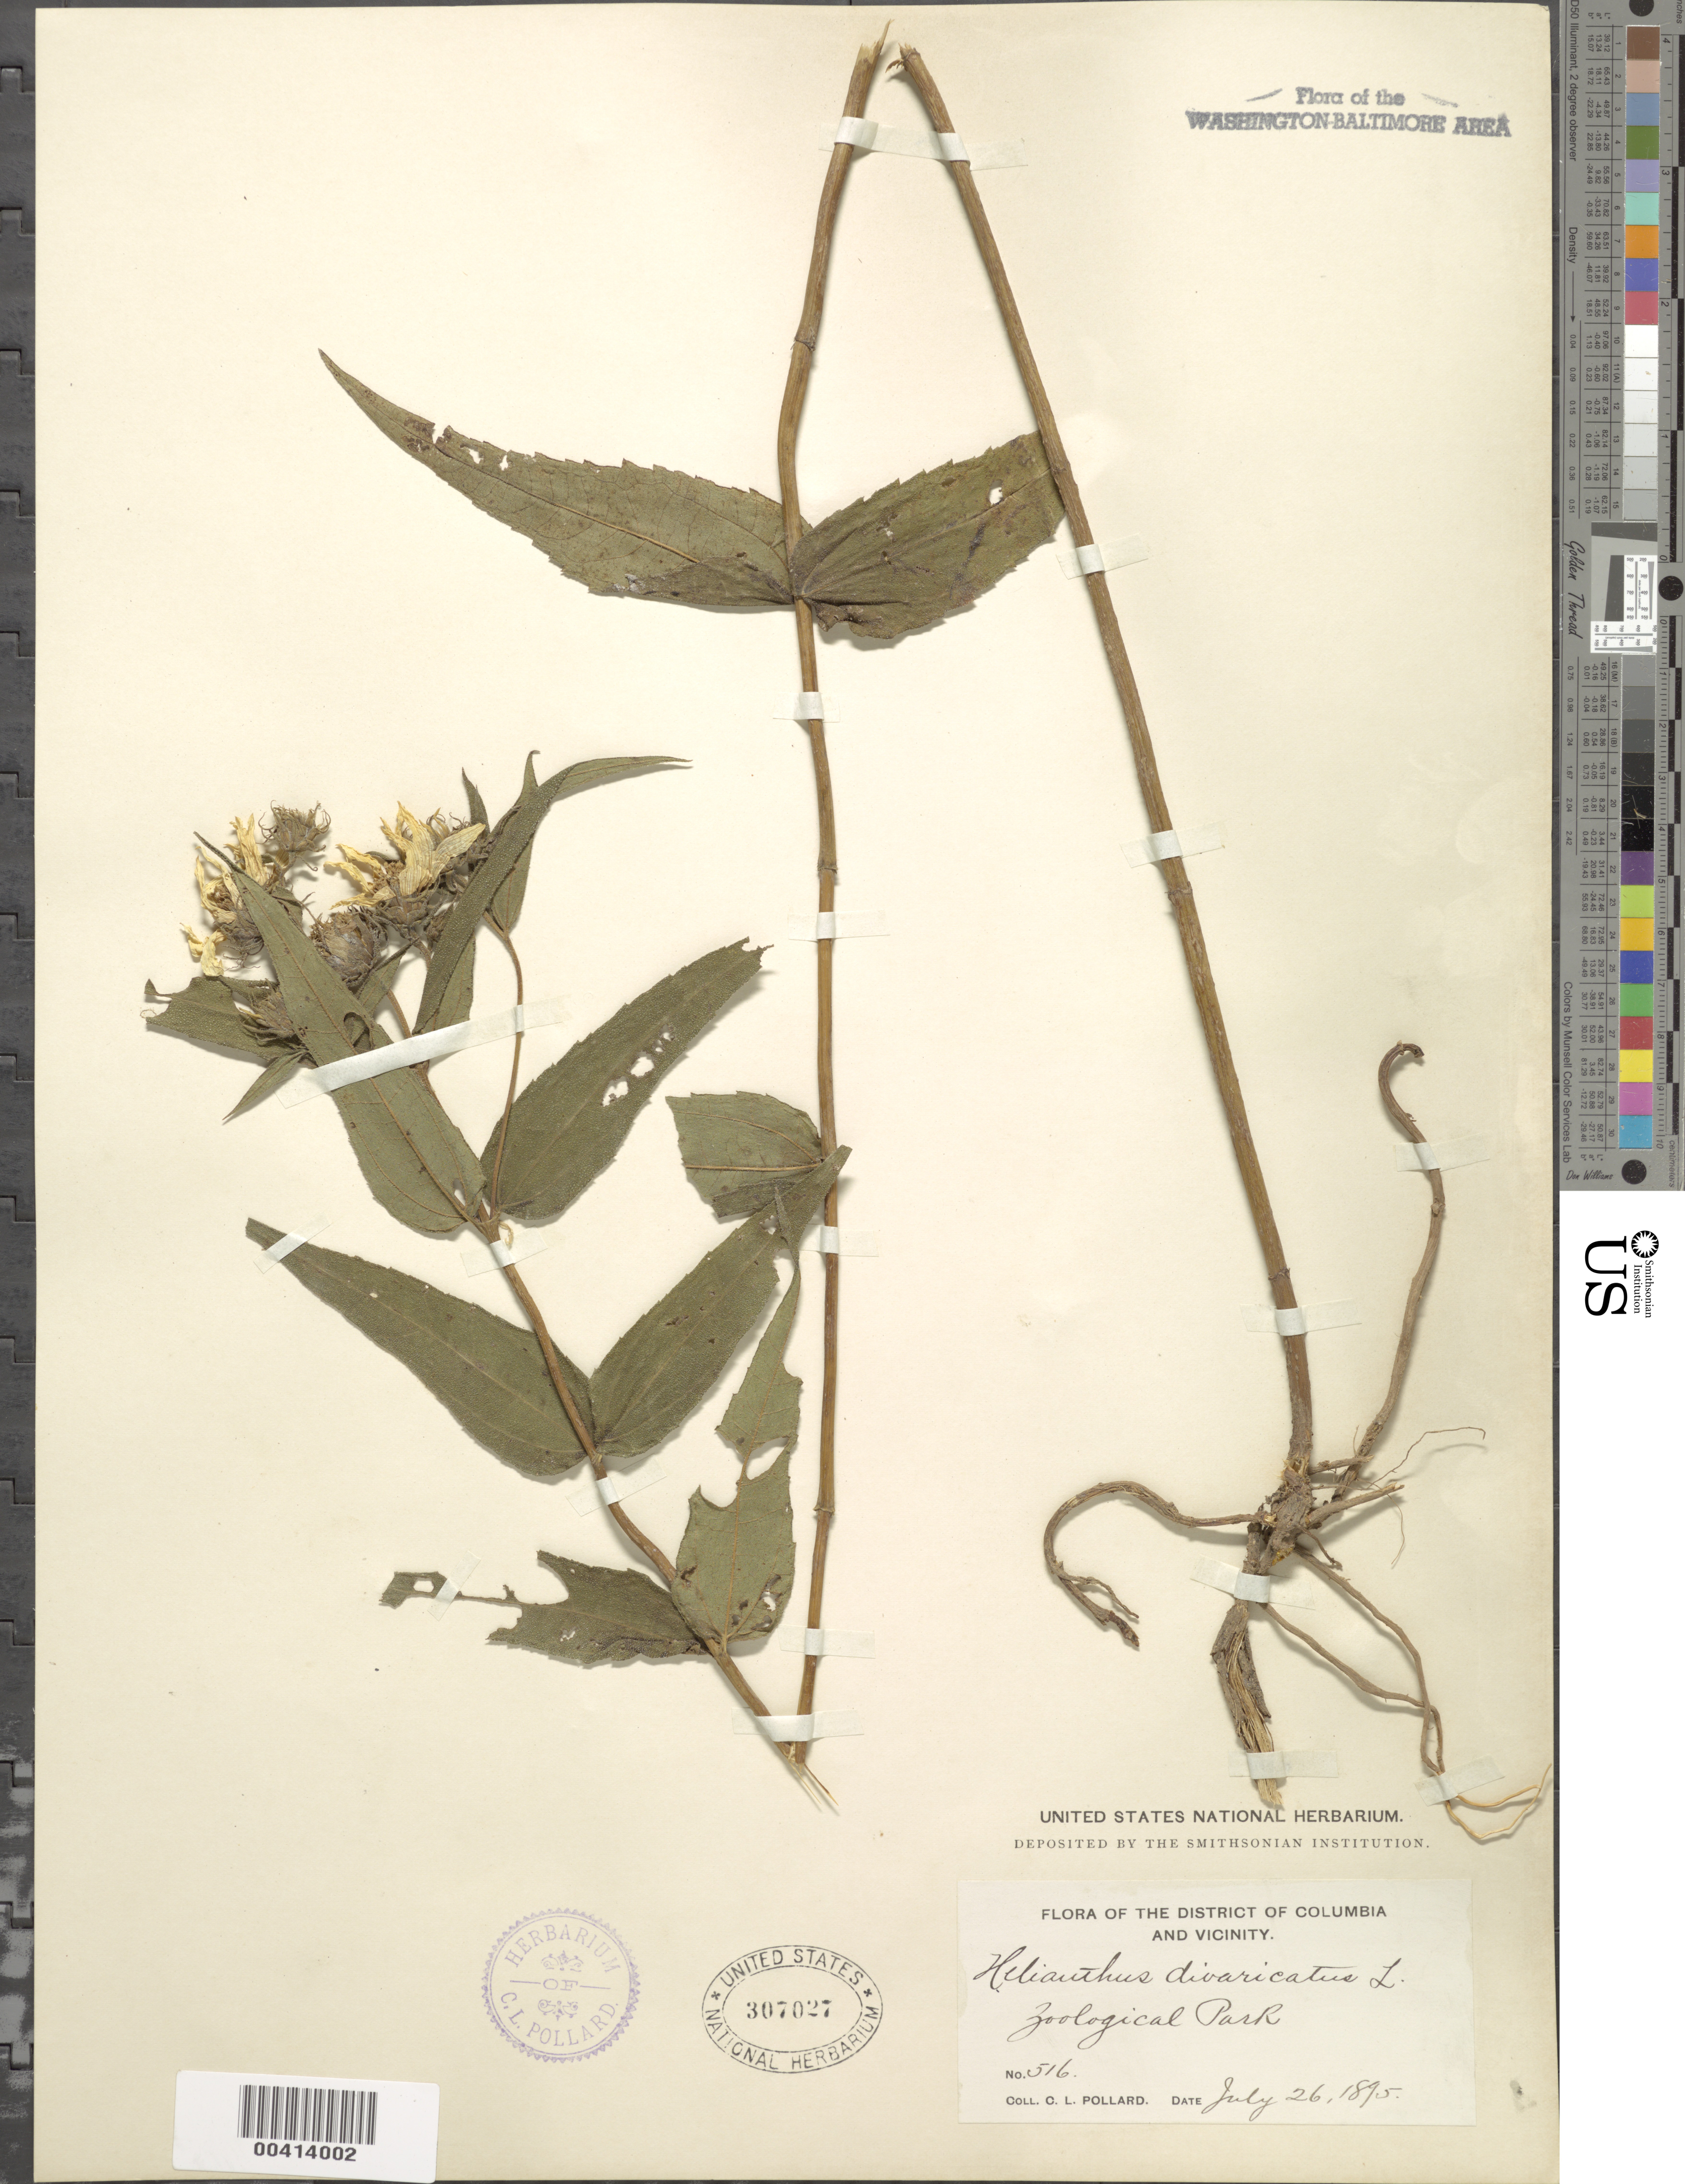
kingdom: Plantae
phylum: Tracheophyta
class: Magnoliopsida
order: Asterales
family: Asteraceae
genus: Helianthus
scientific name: Helianthus divaricatus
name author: L.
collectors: C. L. Pollard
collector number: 516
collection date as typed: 26 Jul 1895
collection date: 1895-07-26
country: United States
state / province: District of Columbia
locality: Zoological Park Rock Creek Park & vicinity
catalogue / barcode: US 307027